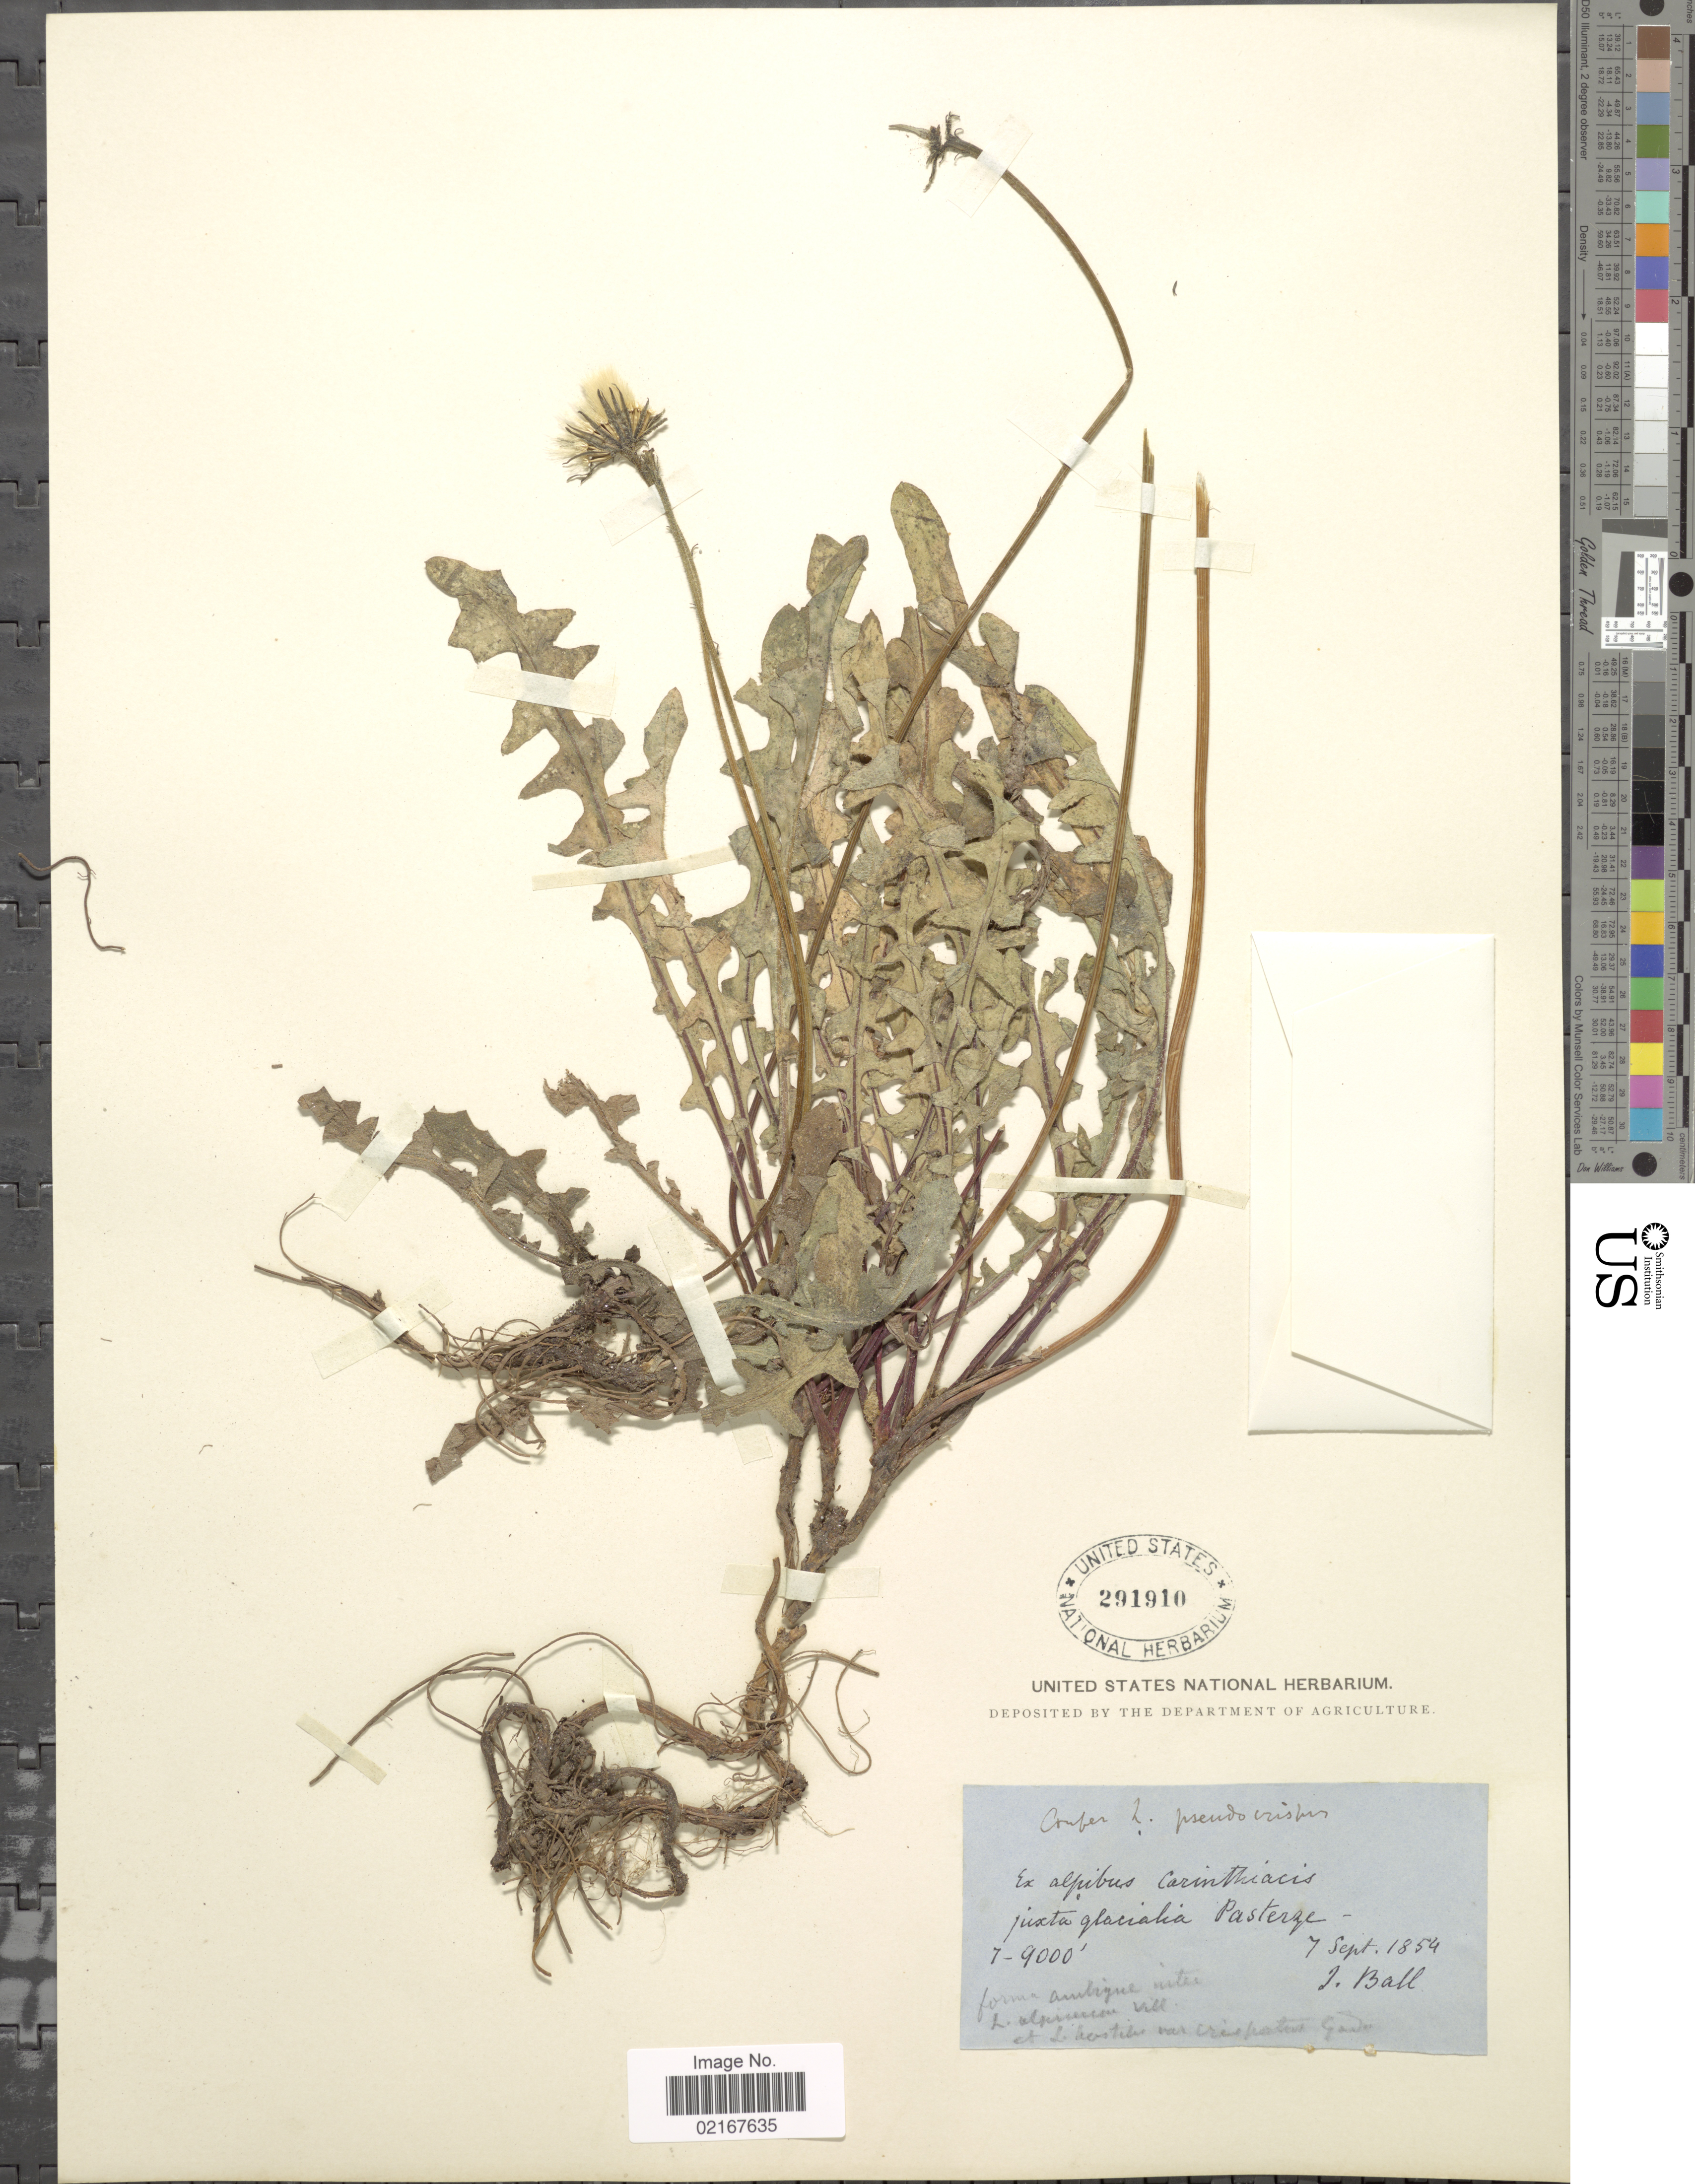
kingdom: Plantae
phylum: Tracheophyta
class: Magnoliopsida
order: Asterales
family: Asteraceae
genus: Leontodon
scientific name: Leontodon hispidus subsp. hastilis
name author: (L.) Pawlowska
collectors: J. Ball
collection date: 1854-09-07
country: Austria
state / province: Karnten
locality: Alpibus Carinthiacis, juxta glacialia Pasterze (Pasterze Glacier)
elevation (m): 2134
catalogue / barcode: US 291910